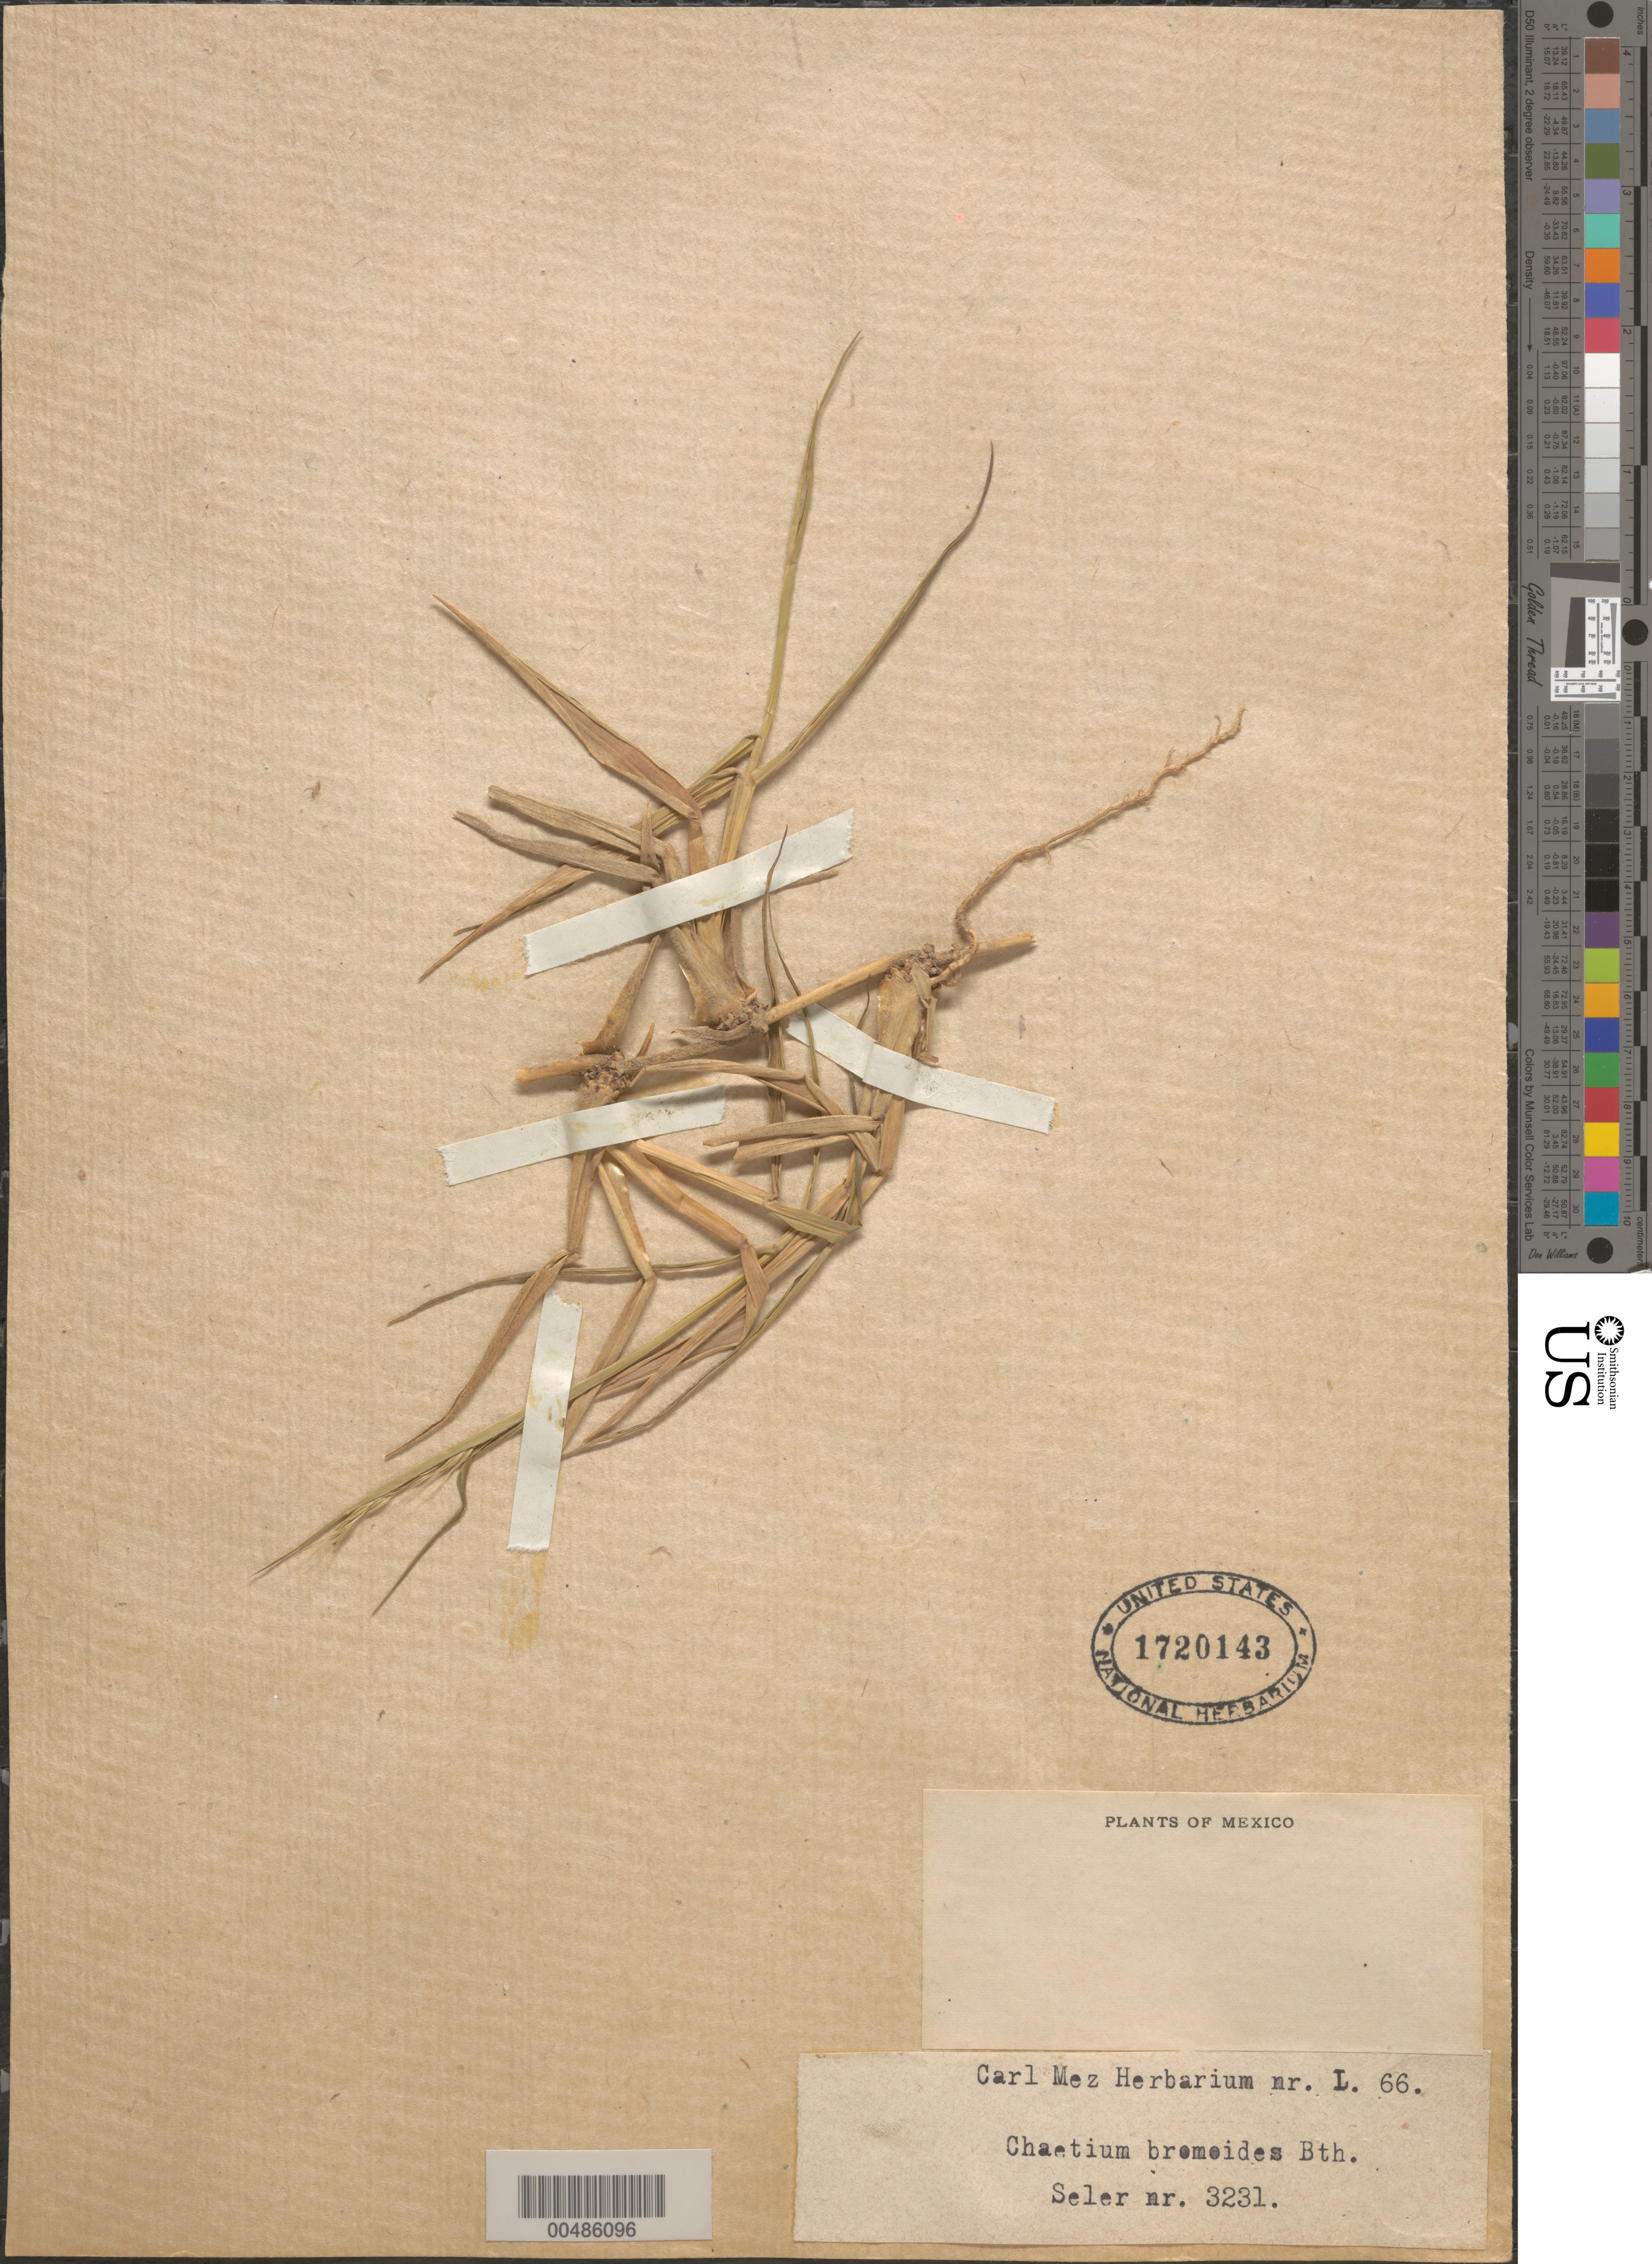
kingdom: Plantae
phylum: Tracheophyta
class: Liliopsida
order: Poales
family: Poaceae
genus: Chaetium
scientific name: Chaetium bromoides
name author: (J. Presl) Benth. ex Hemsl.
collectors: -. Seler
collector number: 3231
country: Mexico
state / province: Durango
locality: San Ramon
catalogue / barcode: US 1720143